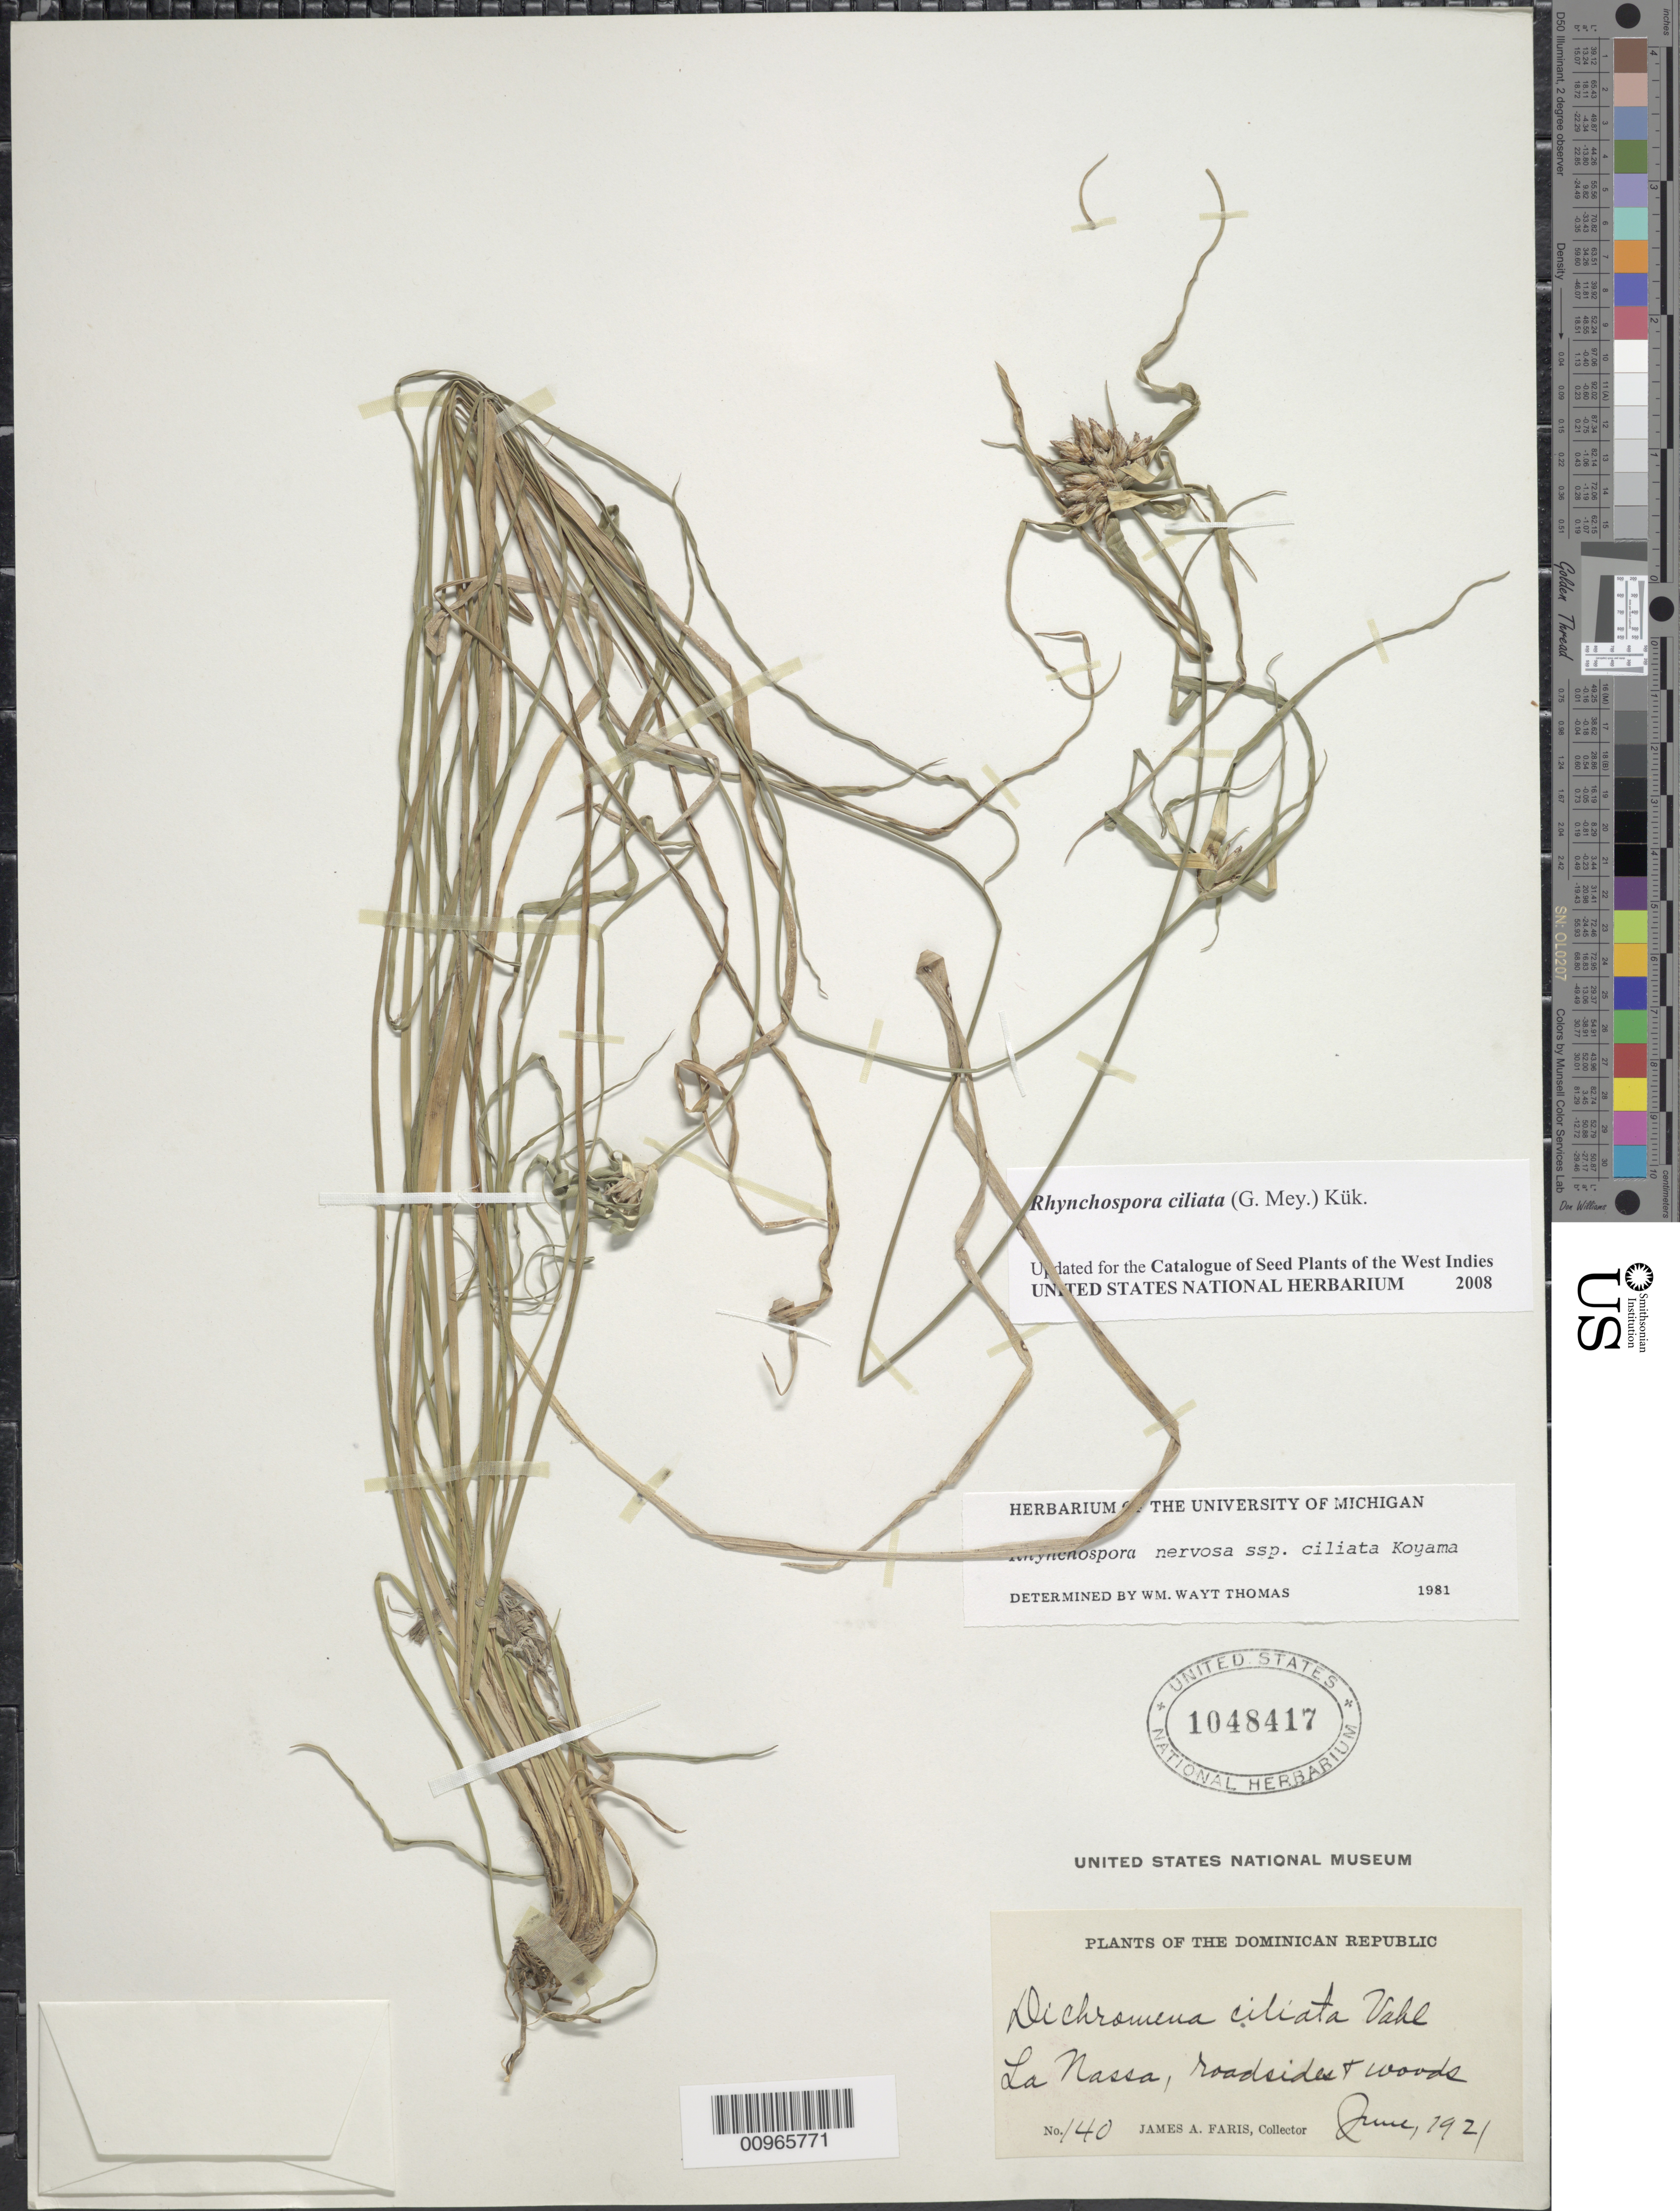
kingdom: Plantae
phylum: Tracheophyta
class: Liliopsida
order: Poales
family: Cyperaceae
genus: Rhynchospora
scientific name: Rhynchospora ciliata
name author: (G. Mey.) Kük.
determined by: Strong, M. T., (US), Smithsonian Institution - National Museum of Natural History (UNITED STATES)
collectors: J. Faris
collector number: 140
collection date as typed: Jun 1921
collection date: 1921-06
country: Dominican Republic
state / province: San Cristóbal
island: Hispaniola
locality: La Nassa, roadsides and woods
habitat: Roadsides and woods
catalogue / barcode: US 1048417